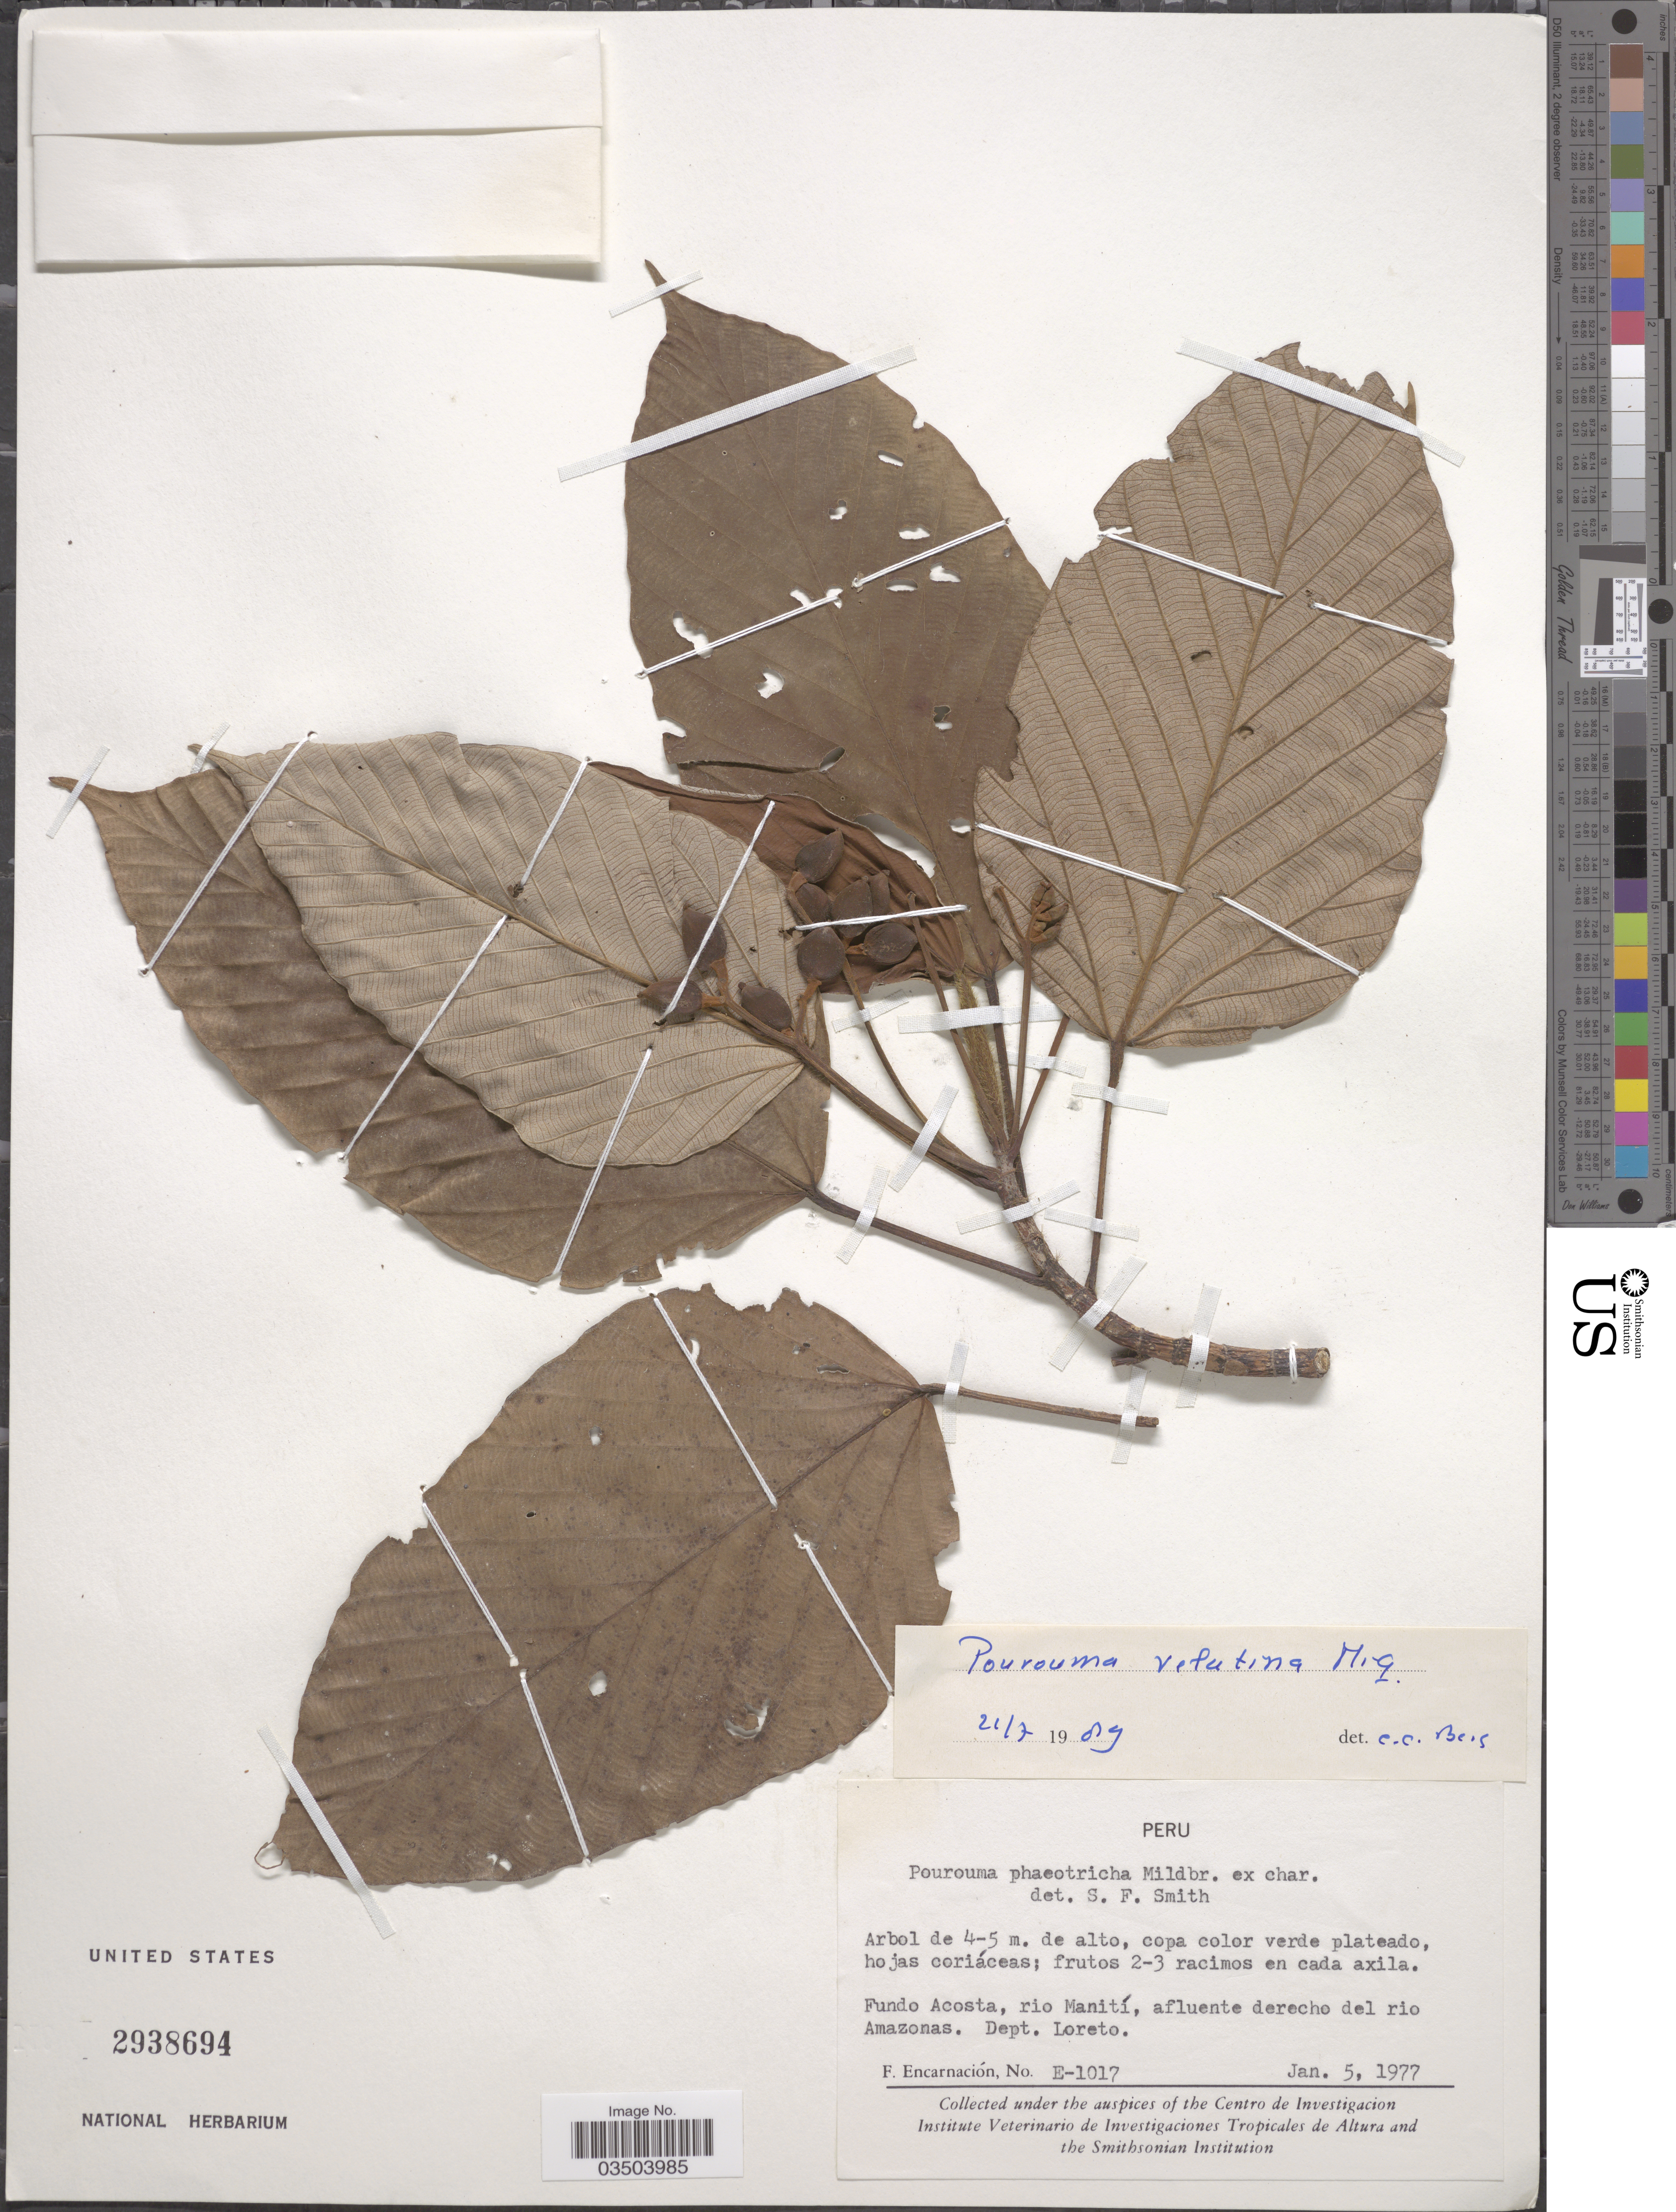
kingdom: Plantae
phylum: Tracheophyta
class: Magnoliopsida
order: Rosales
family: Urticaceae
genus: Pourouma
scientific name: Pourouma velutina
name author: Mart. ex Miq.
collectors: F. Encarnación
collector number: E-1017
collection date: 1977-01-05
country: Peru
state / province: Loreto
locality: Fundo Acosta, rio Manití, afluente derecho del rio Amazonas. Dept. Loreto.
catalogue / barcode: US 2938694